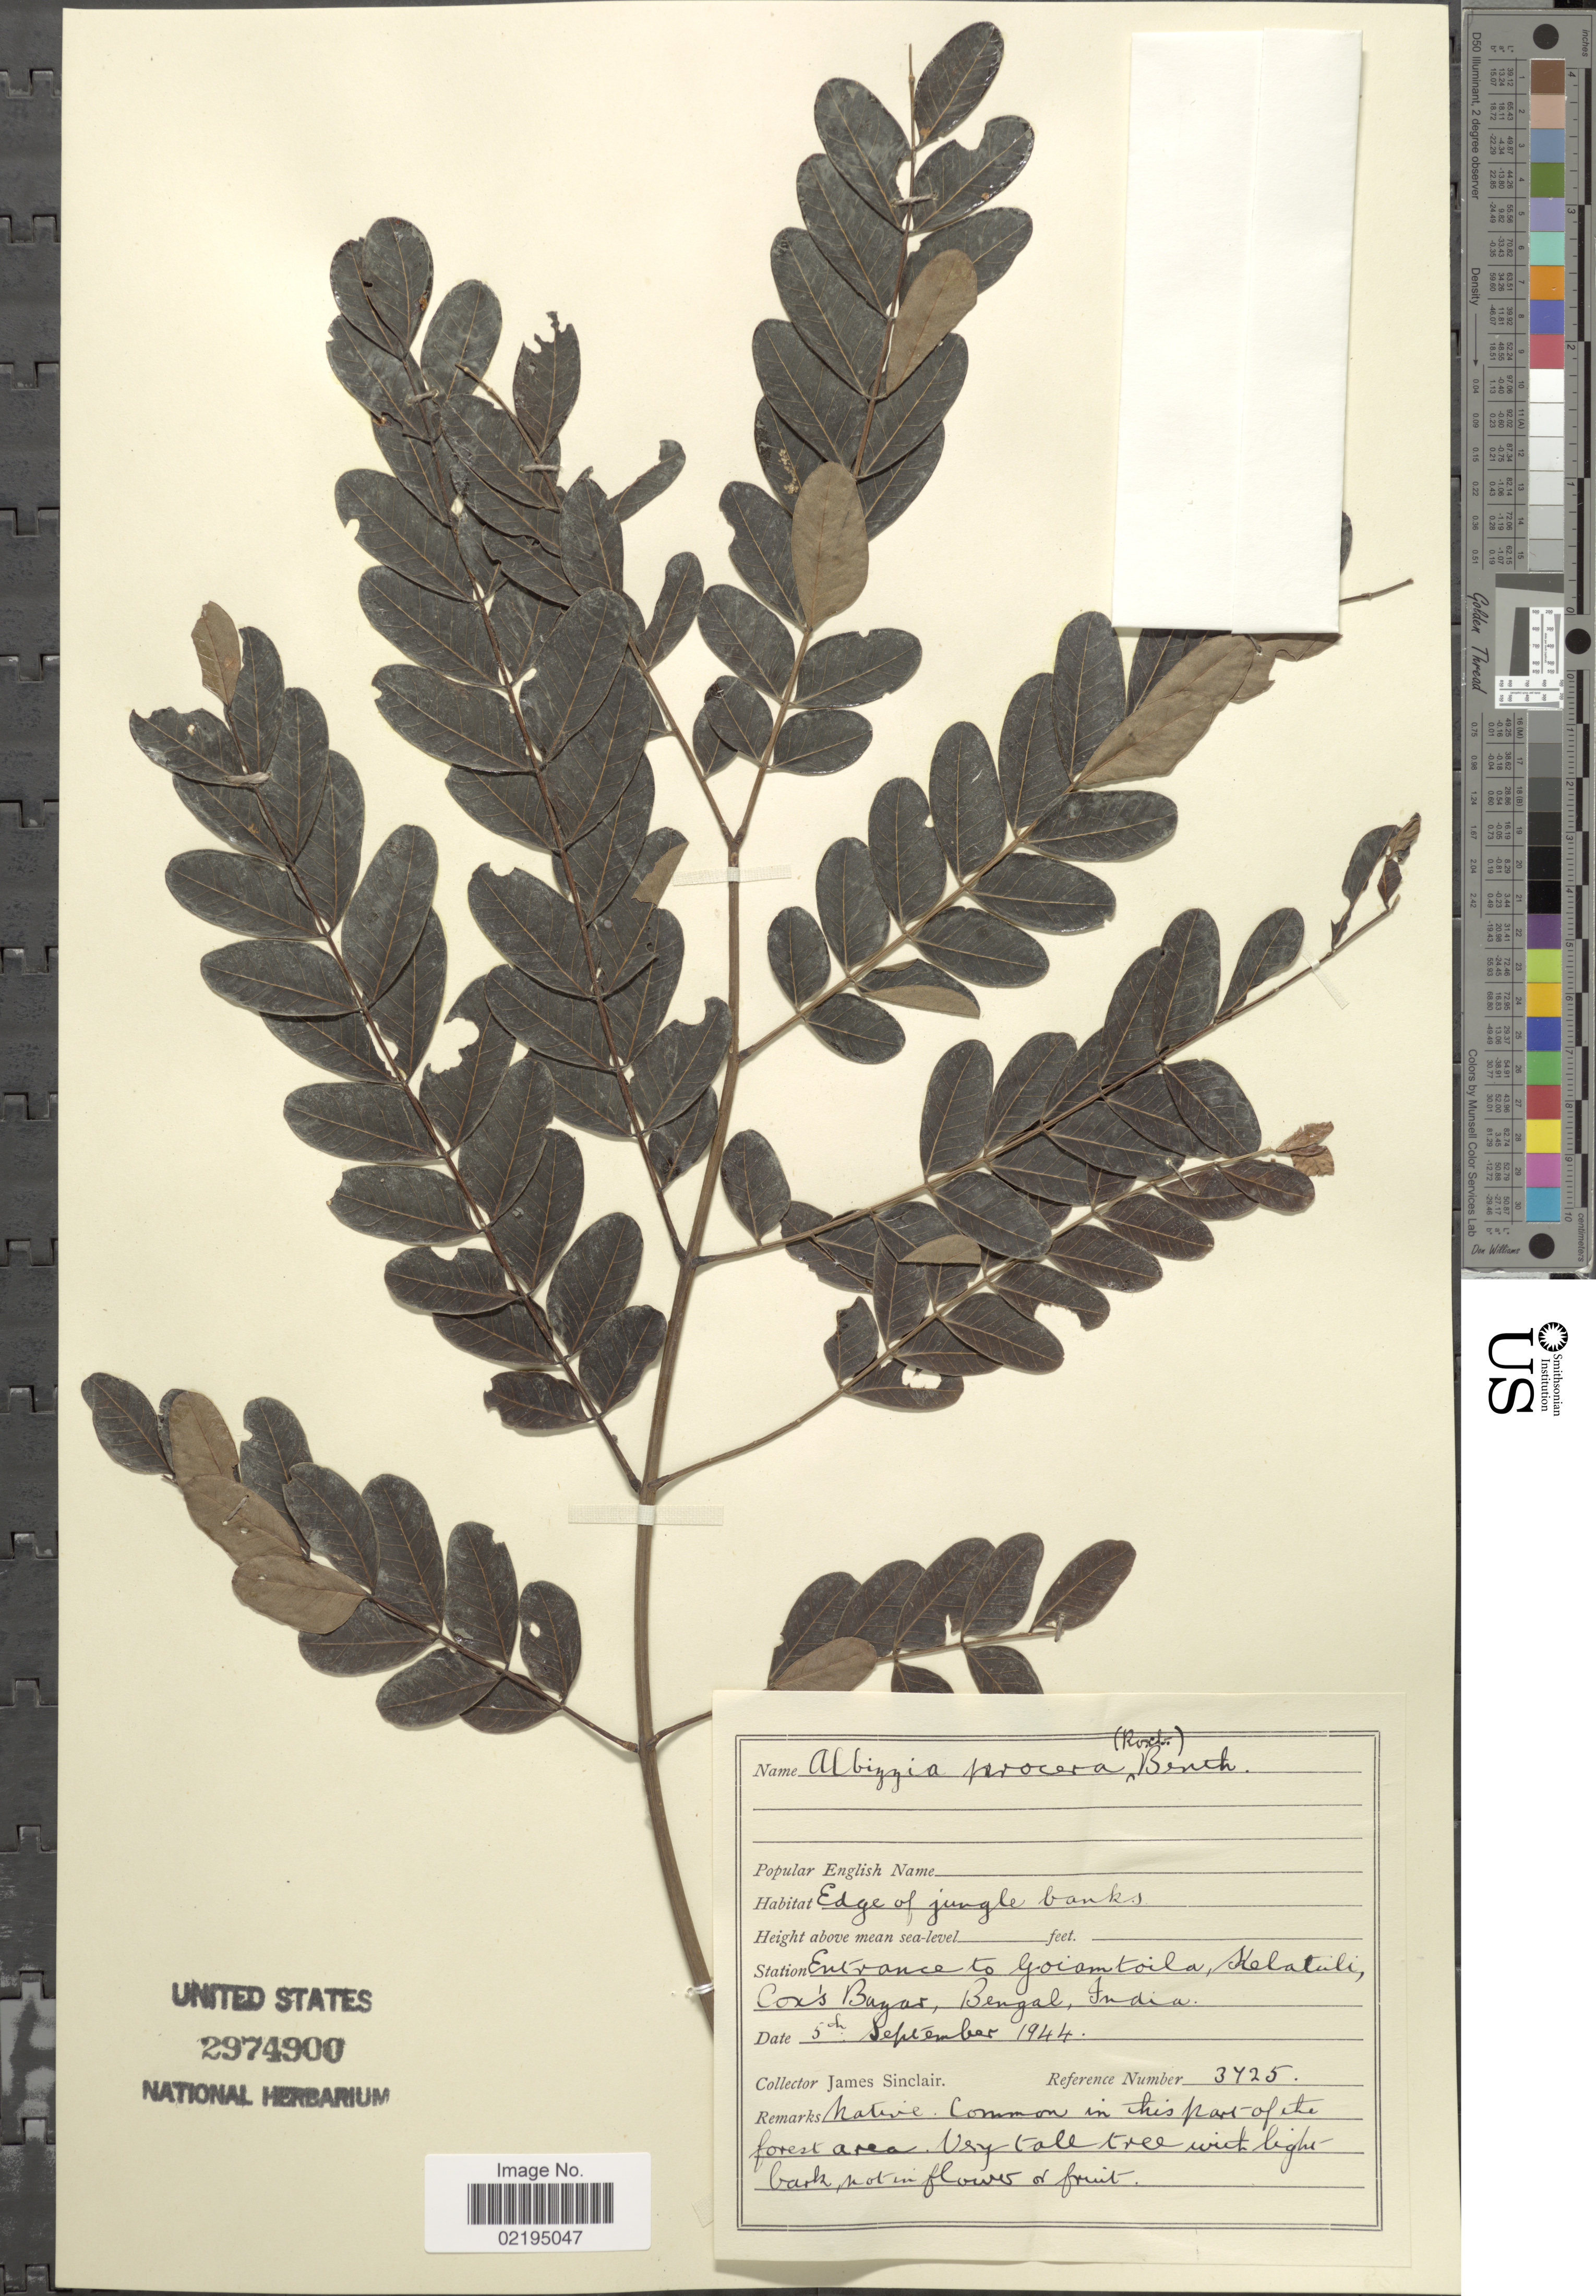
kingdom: Plantae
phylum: Tracheophyta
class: Magnoliopsida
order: Fabales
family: Fabaceae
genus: Albizia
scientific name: Albizia procera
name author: (Roxb.) Benth.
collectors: J. Sinclair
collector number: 3725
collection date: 1944-09-05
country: Bangladesh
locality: Entrance to Goiamtoila [interpreted], Kelatali, Cox's Bazar, Bengal.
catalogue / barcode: US 2974900